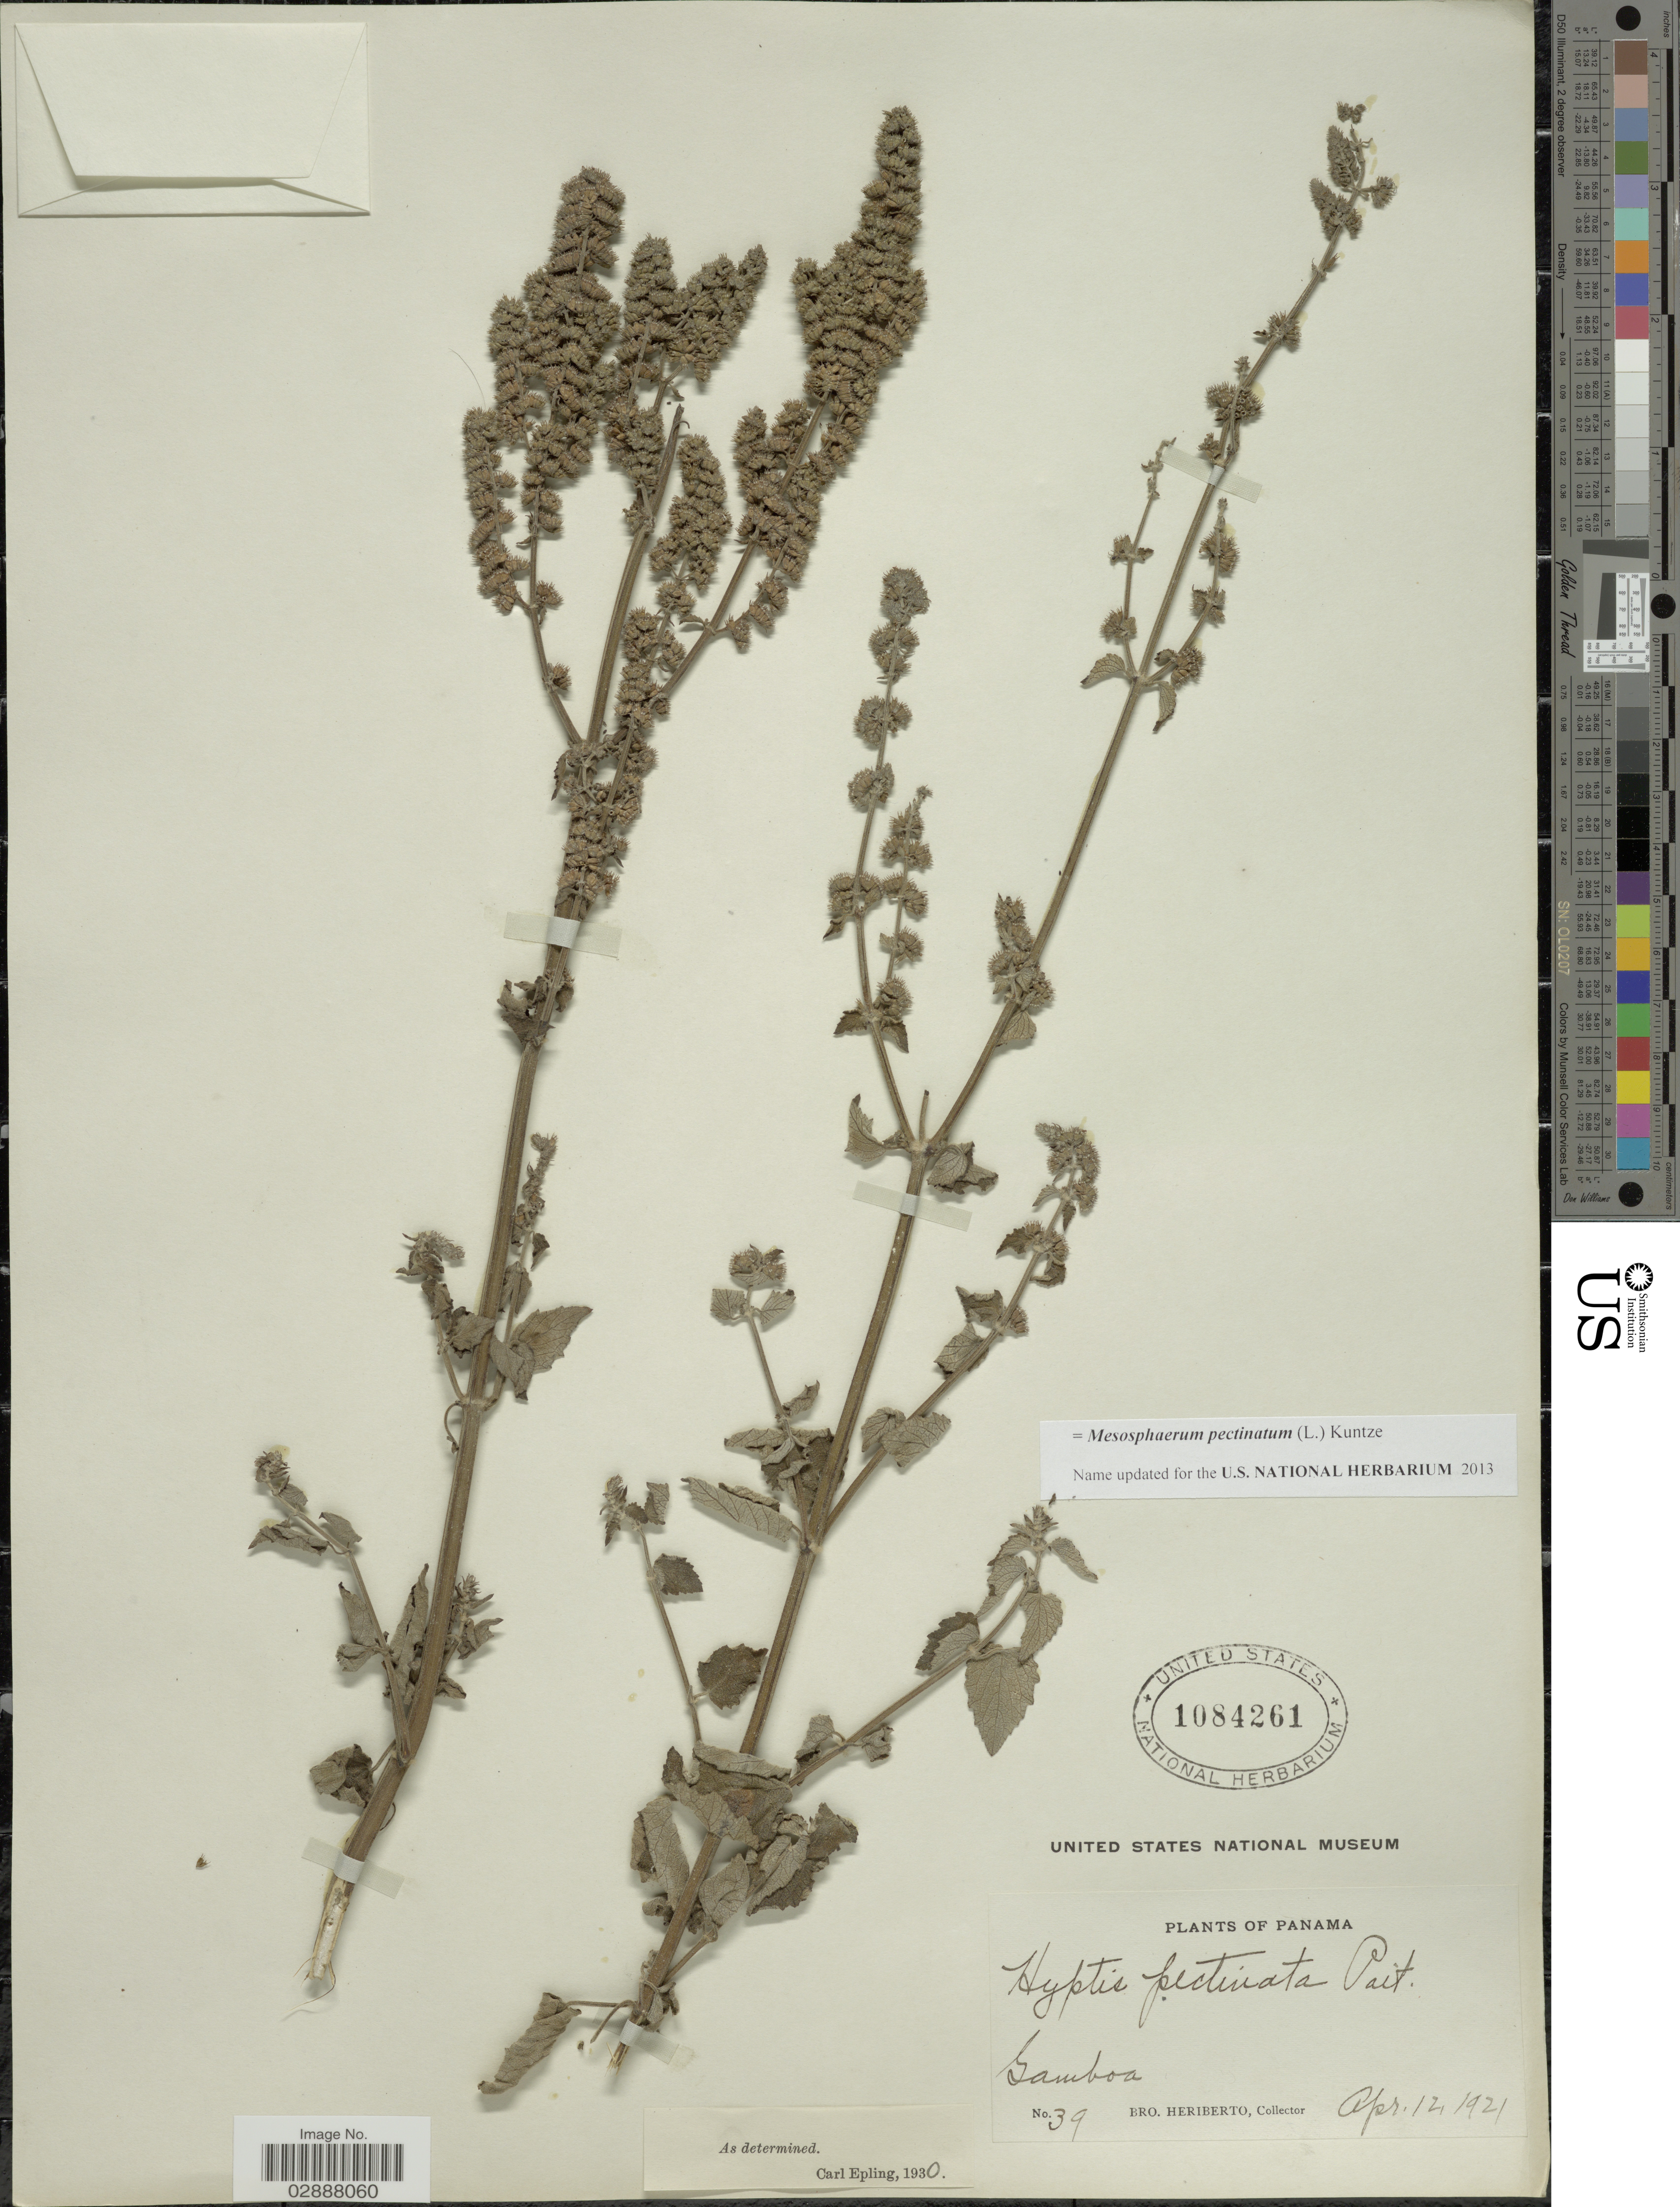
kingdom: Plantae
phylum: Tracheophyta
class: Magnoliopsida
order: Lamiales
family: Lamiaceae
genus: Mesosphaerum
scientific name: Mesosphaerum pectinatum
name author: (L.) Kuntze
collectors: B. Heriberto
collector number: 39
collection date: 1921-04-12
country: Panama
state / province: Colón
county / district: Canal Zone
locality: Gamboa.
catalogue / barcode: US 1084261